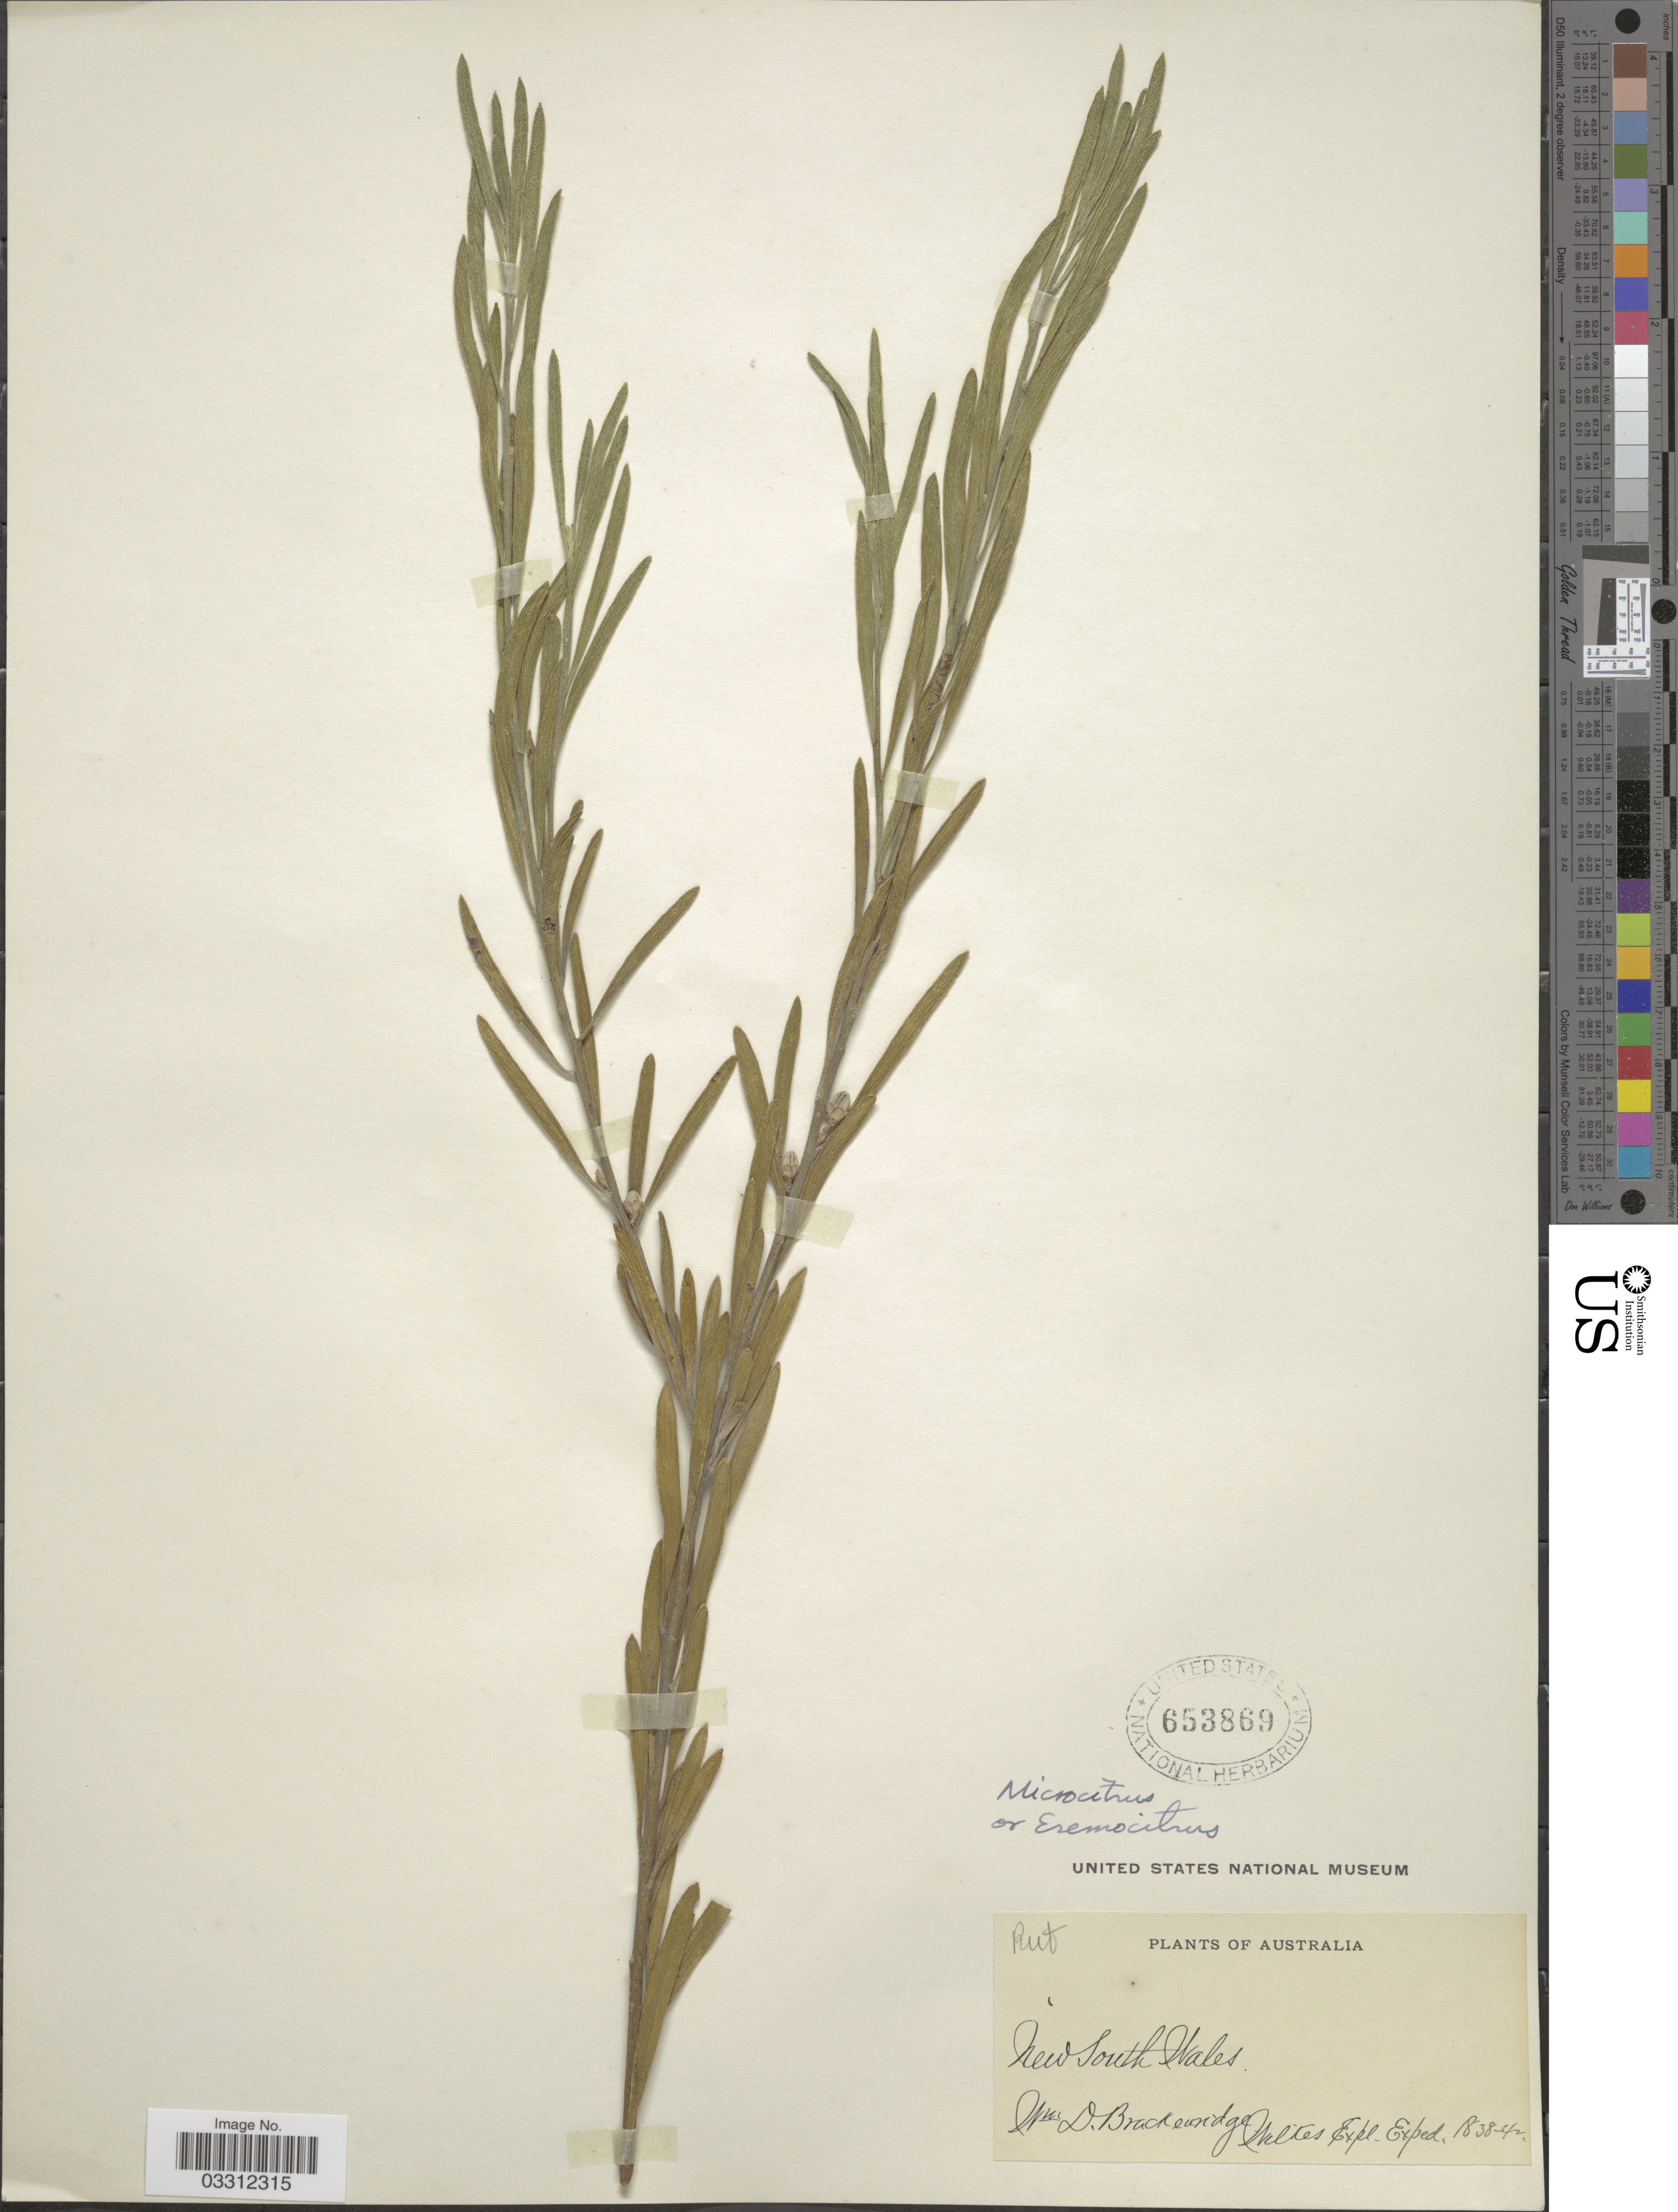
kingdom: Plantae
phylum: Tracheophyta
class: Magnoliopsida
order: Sapindales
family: Rutaceae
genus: Citrus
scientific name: Citrus glauca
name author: (Lindl.) Burkill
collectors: W. D. Brackenridge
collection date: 1838/1842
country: Australia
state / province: New South Wales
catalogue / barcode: US 653869